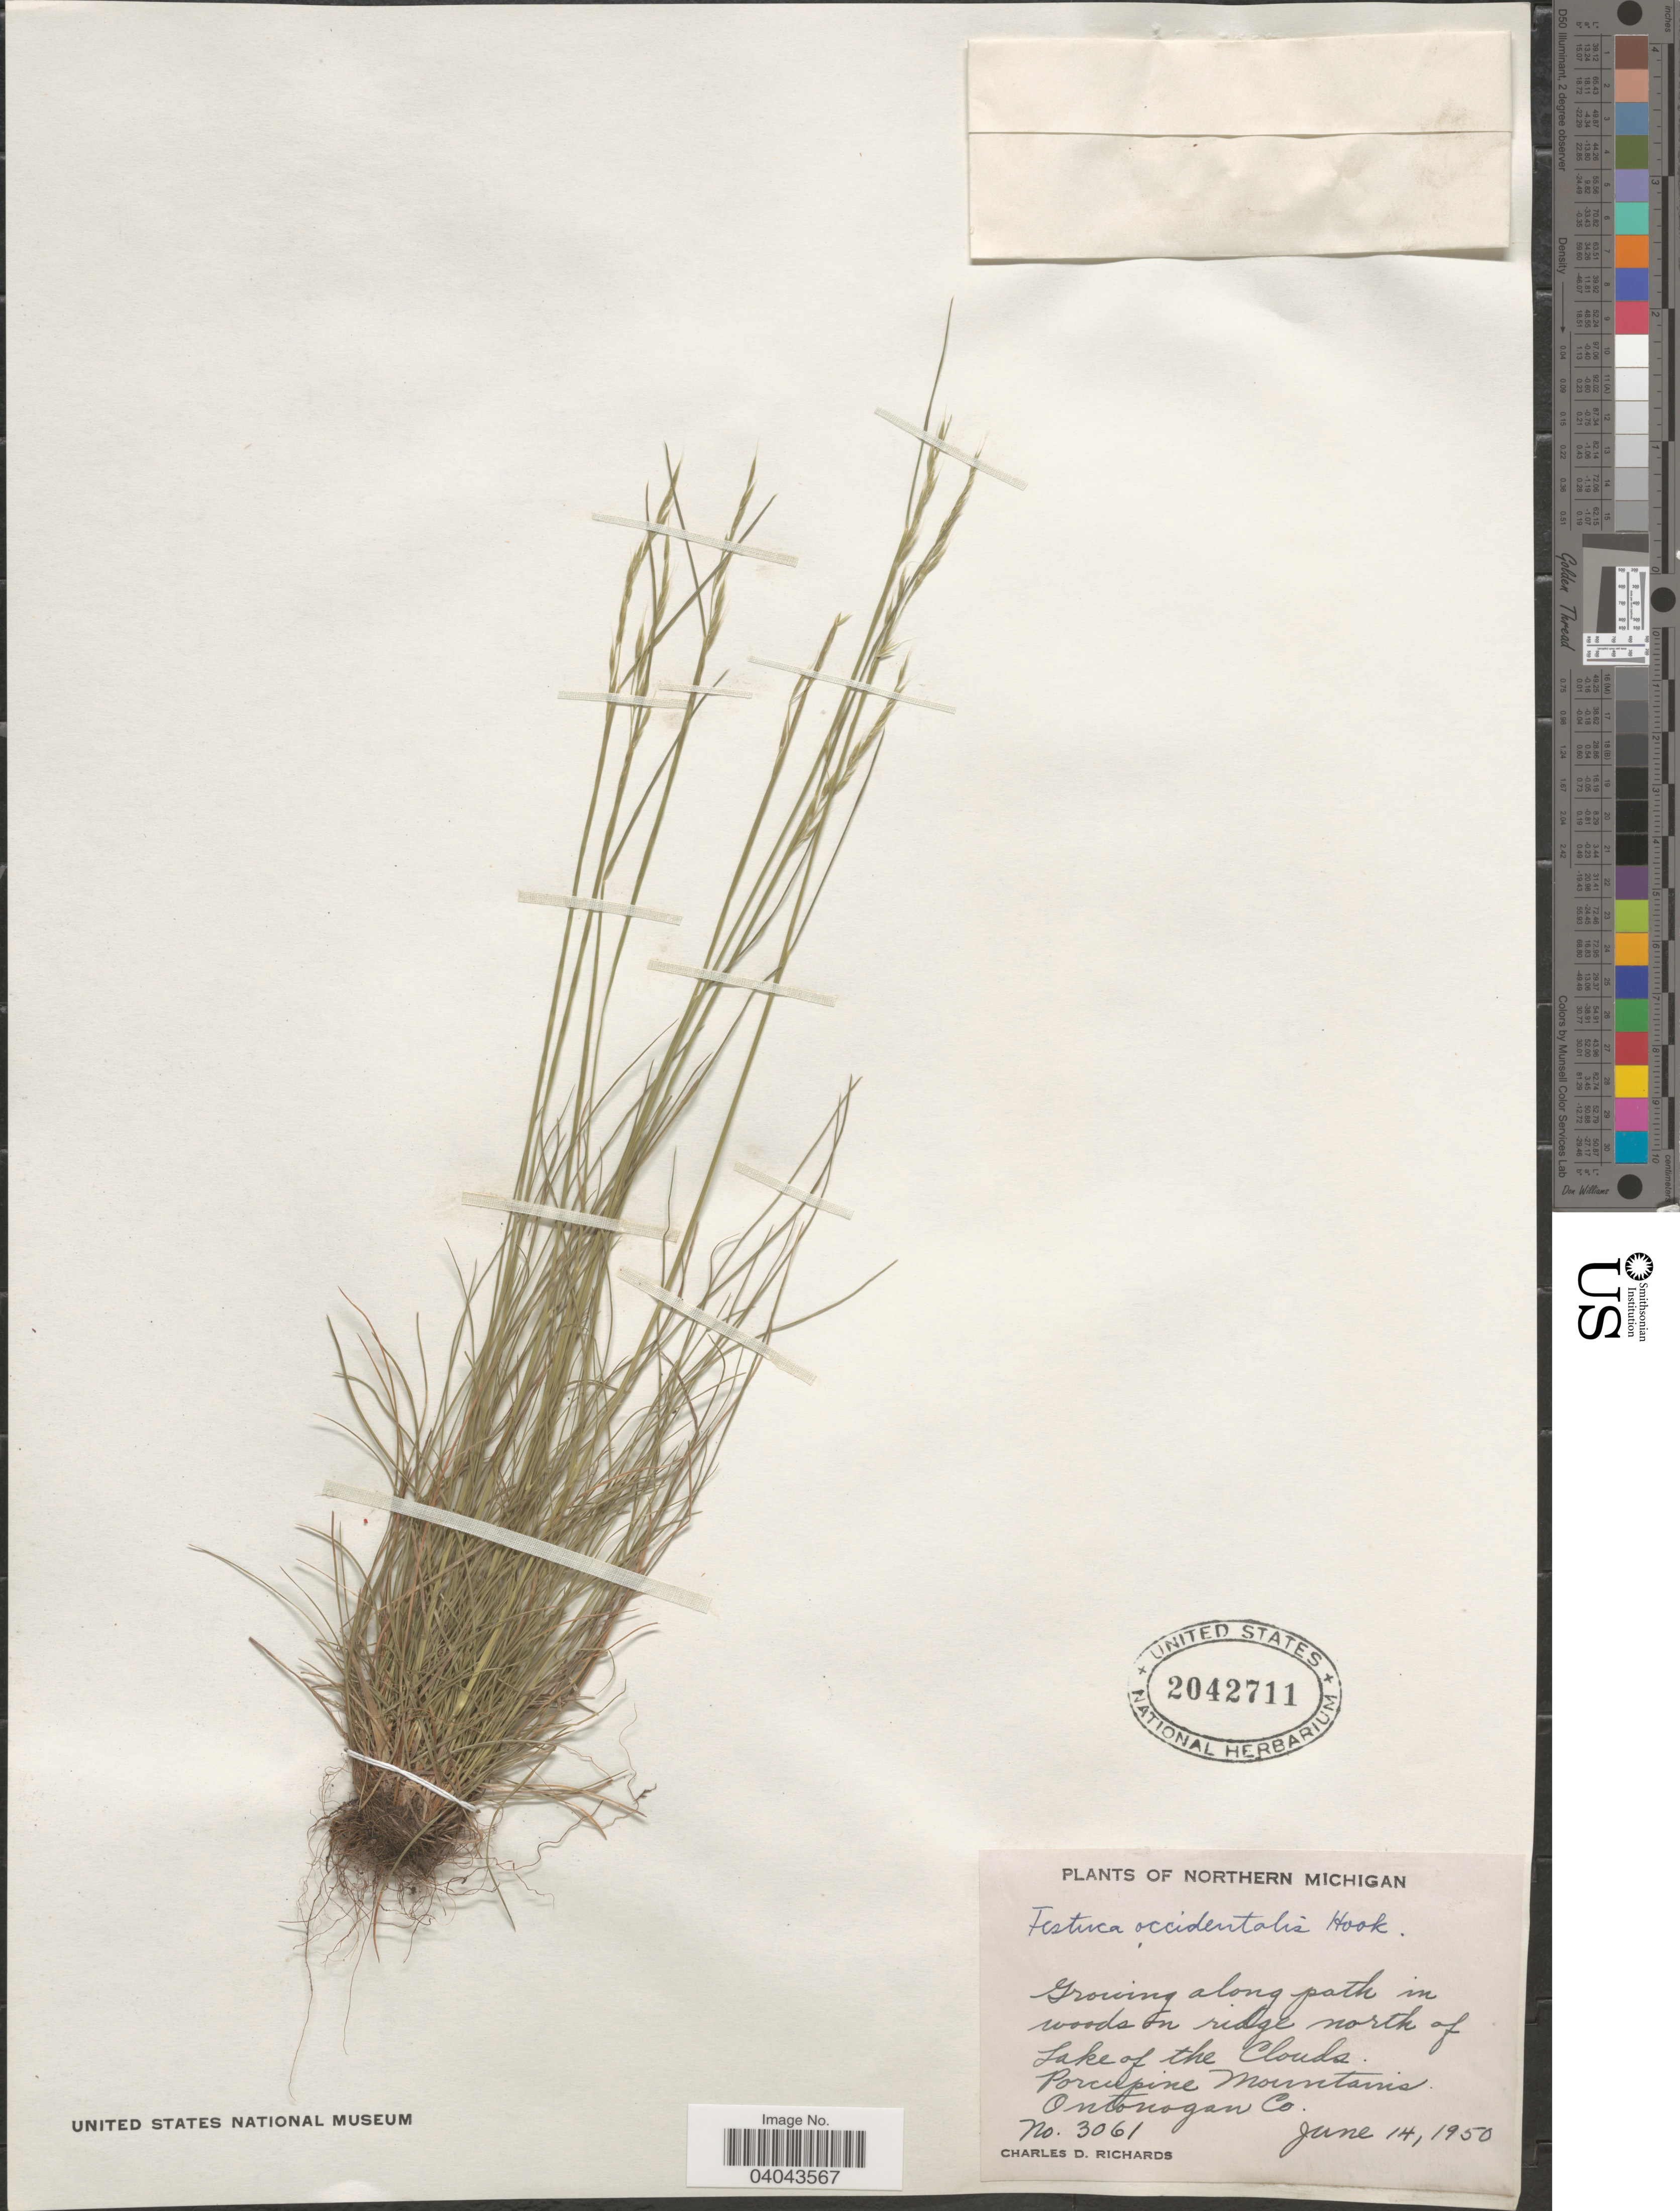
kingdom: Plantae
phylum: Tracheophyta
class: Liliopsida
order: Poales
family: Poaceae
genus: Festuca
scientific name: Festuca occidentalis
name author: Hook.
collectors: C. Richards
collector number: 3061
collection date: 1950-06-14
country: United States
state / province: Michigan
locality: Northern Michigan. Along path in woods on ridge north of Lake of the Clouds. Porcupine Mountains. Ontonogan Co.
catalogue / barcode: US 2042711